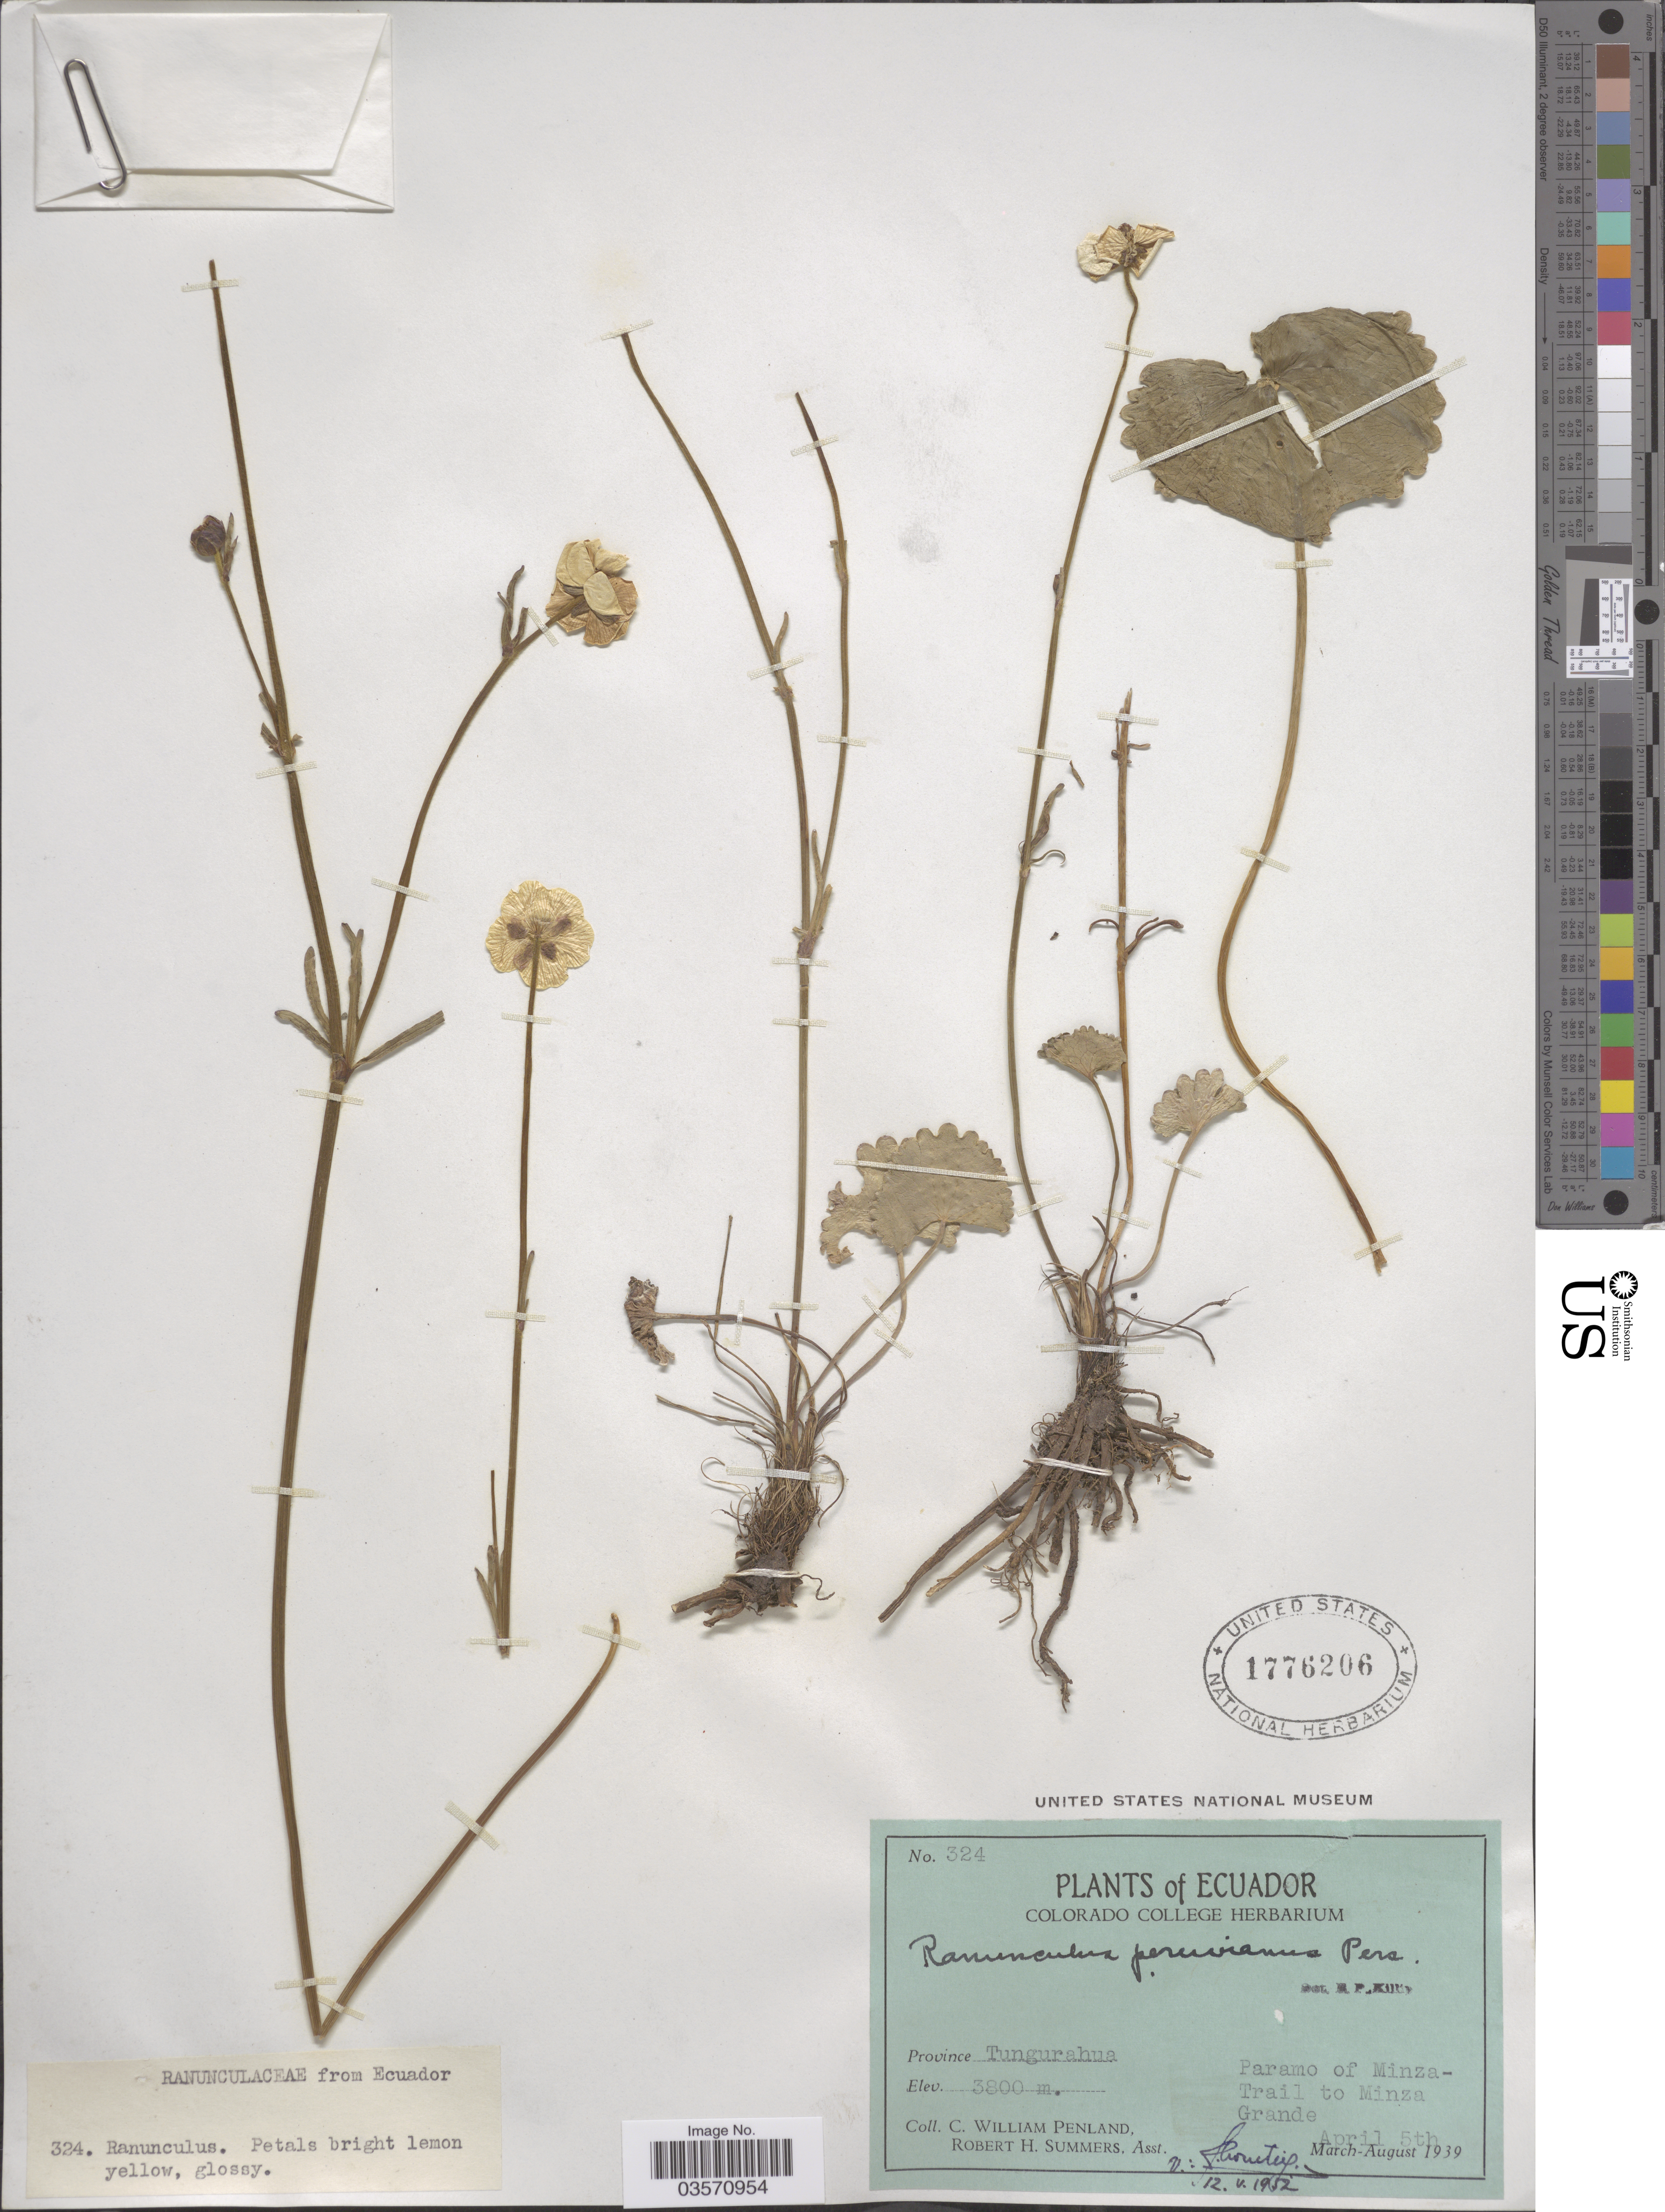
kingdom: Plantae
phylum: Tracheophyta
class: Magnoliopsida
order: Ranunculales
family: Ranunculaceae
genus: Ranunculus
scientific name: Ranunculus peruvianus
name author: Pers.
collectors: C. W. Penland & R. Summers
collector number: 324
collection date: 1939-04-05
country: Ecuador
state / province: Tungurahua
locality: Paramo of Minza - Trail to Minza Grande.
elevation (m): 3800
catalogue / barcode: US 1776206